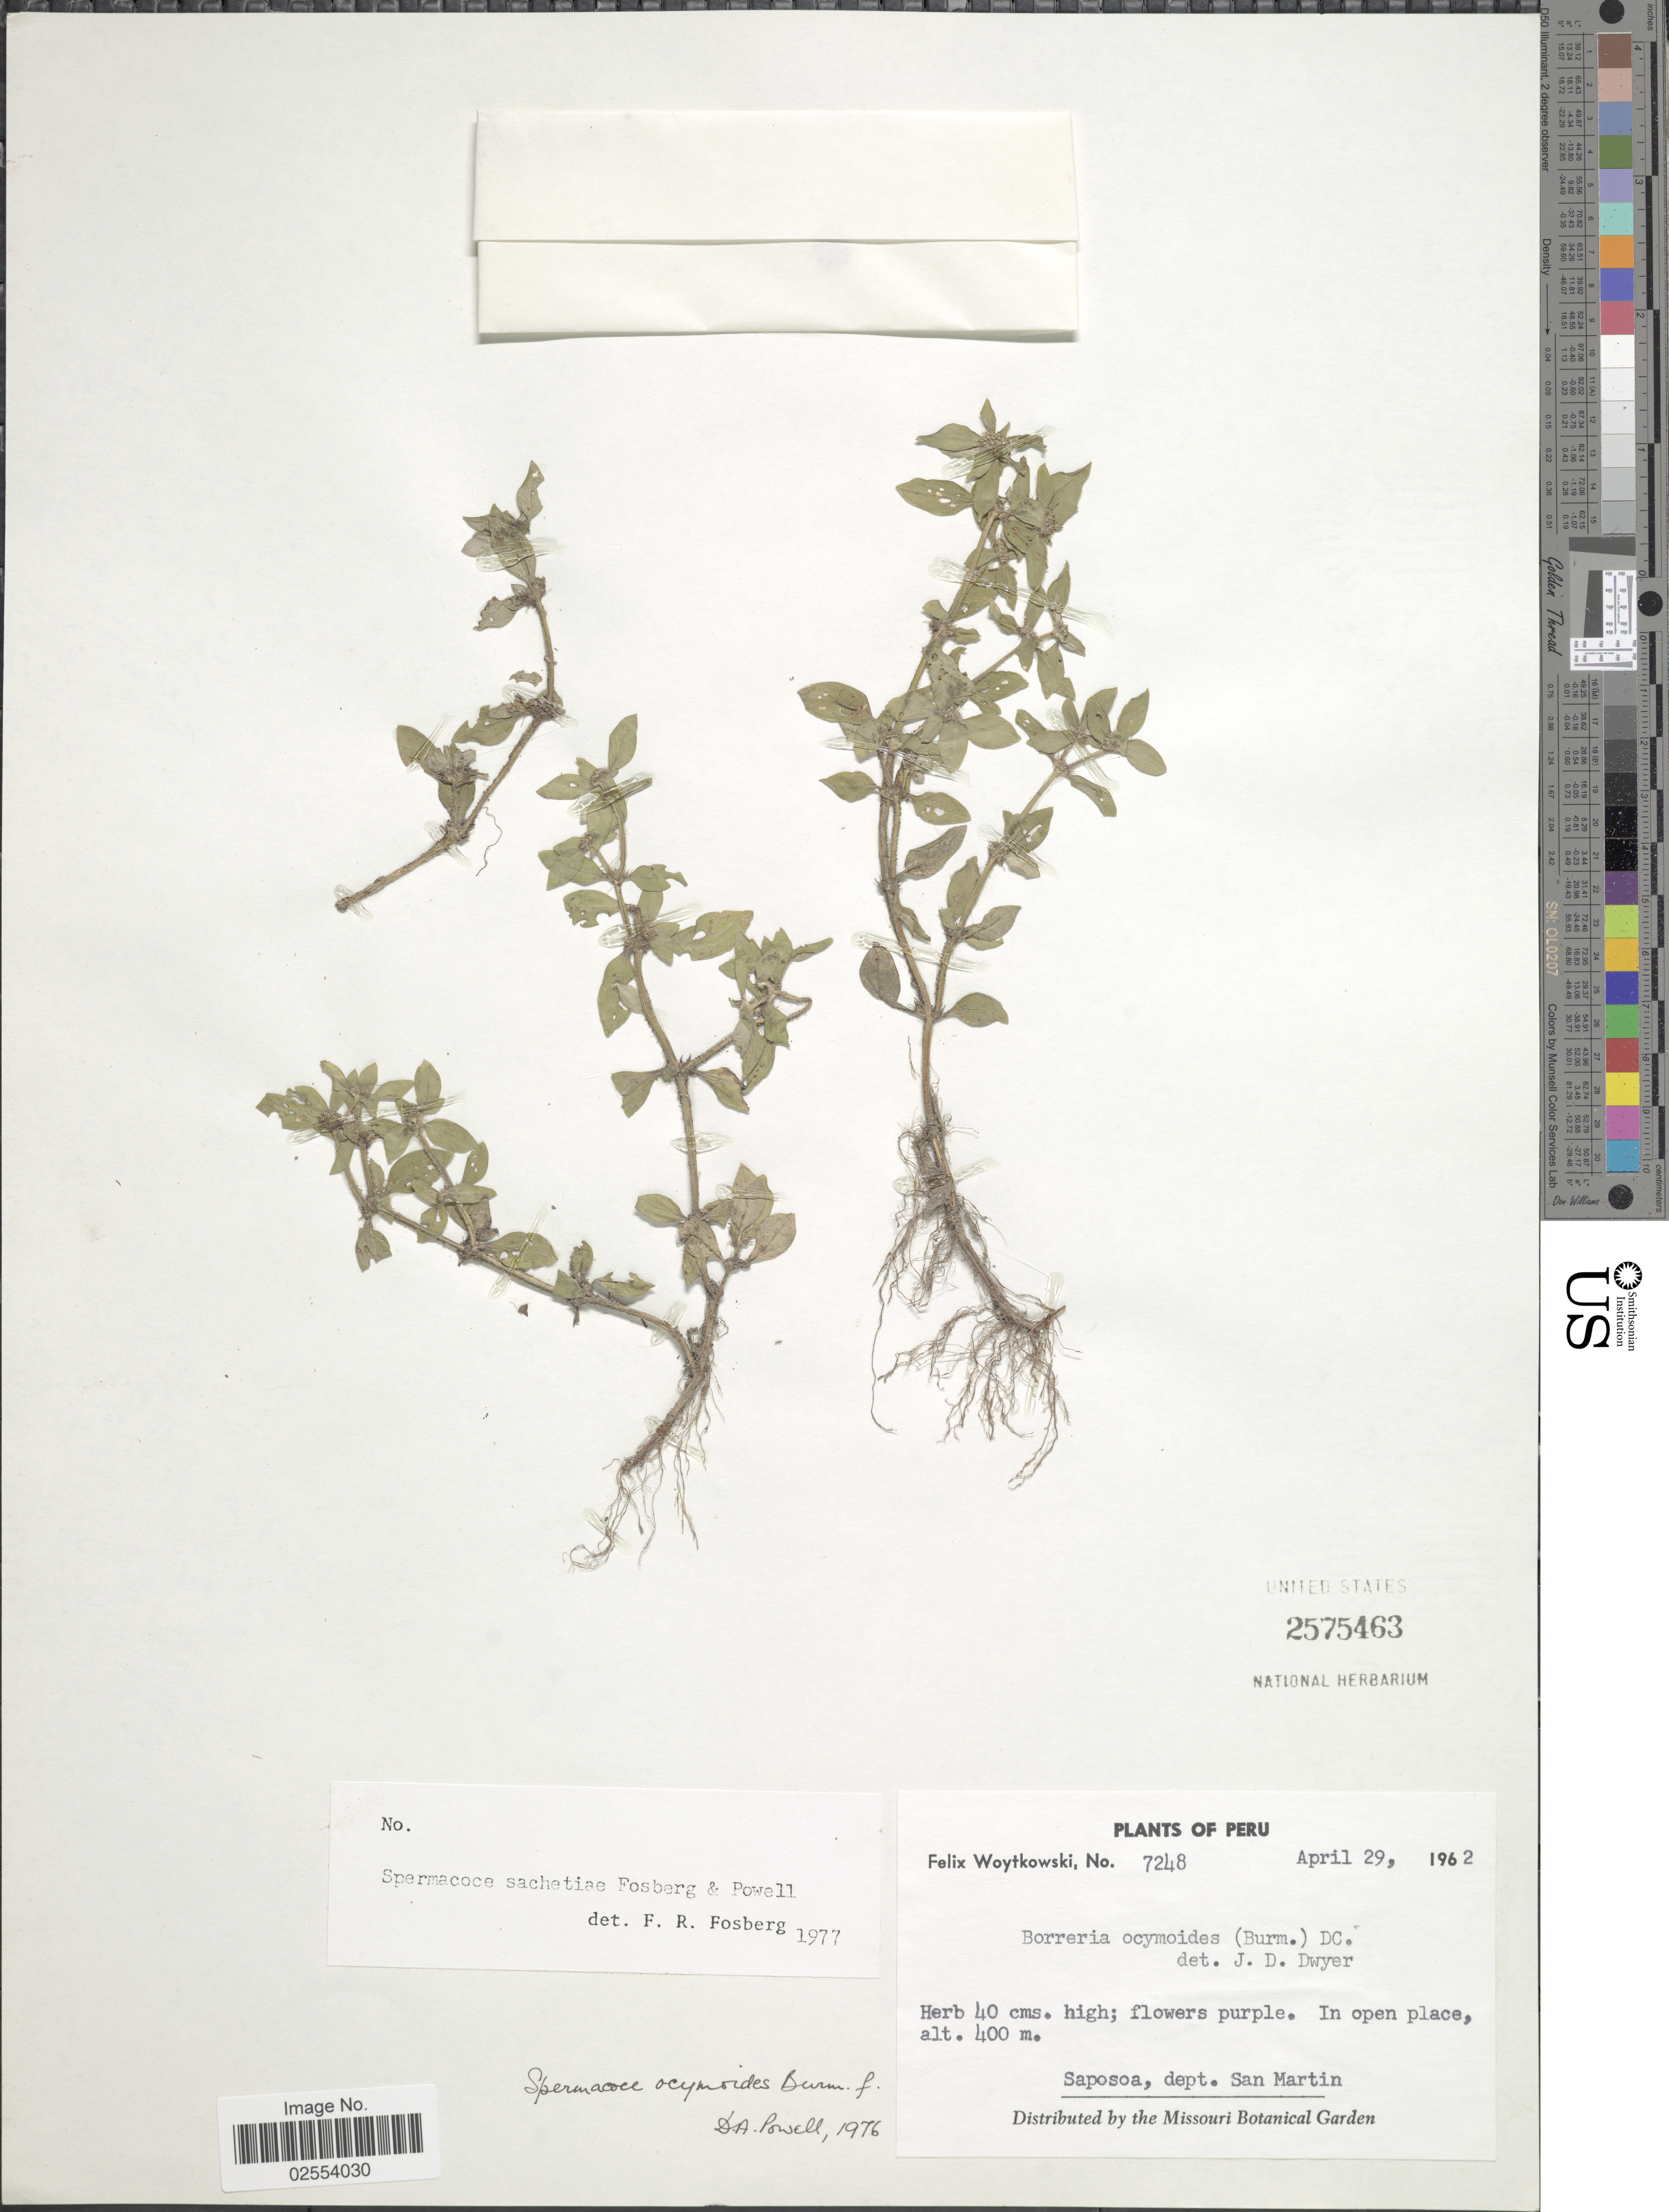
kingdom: Plantae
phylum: Tracheophyta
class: Magnoliopsida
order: Gentianales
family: Rubiaceae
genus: Spermacoce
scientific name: Spermacoce mauritiana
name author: Gideon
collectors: F. Woytkowski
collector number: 7248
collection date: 1962-04-29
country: Peru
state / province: San Martín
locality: In open places, Saposoa, Dept. San Martin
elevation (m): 400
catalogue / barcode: US 2575463